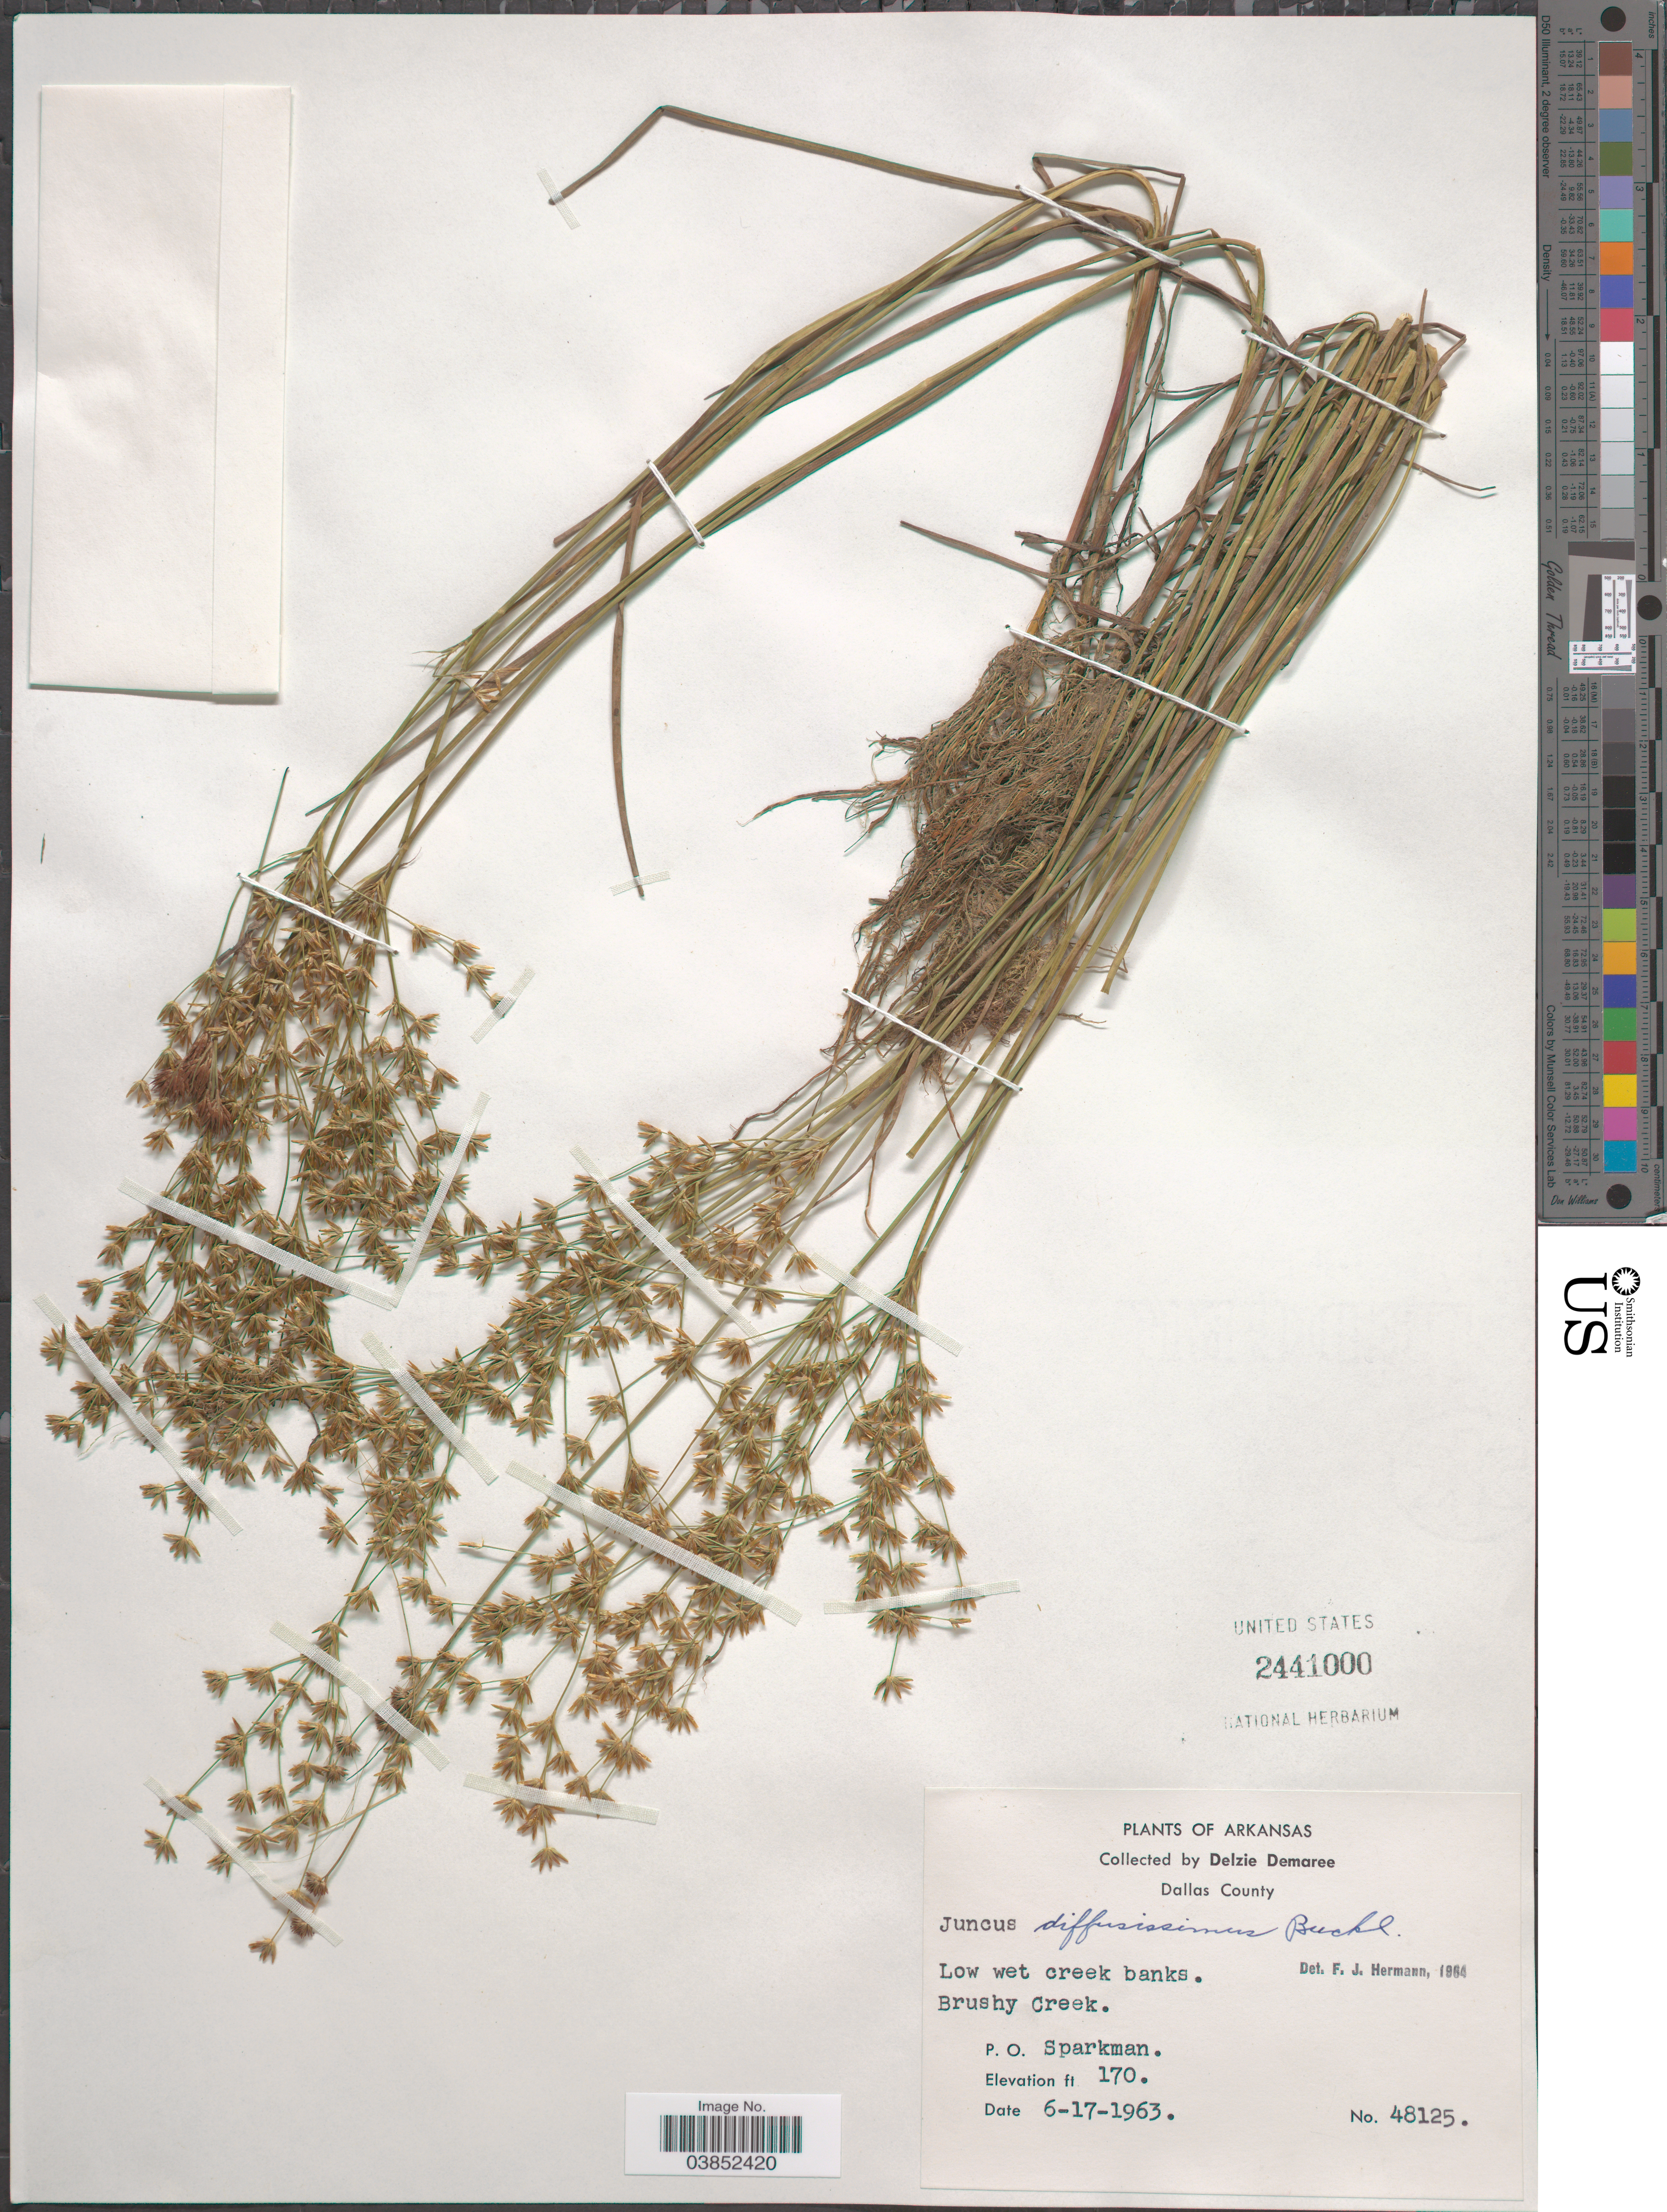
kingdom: Plantae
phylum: Tracheophyta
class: Liliopsida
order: Poales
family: Juncaceae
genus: Juncus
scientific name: Juncus diffusissimus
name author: Buckley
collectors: D. Demaree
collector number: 48125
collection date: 1963-06-17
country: United States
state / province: Arkansas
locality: Dallas County. Brushy Creek. P. O. Sparkman.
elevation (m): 52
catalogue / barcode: US 2441000